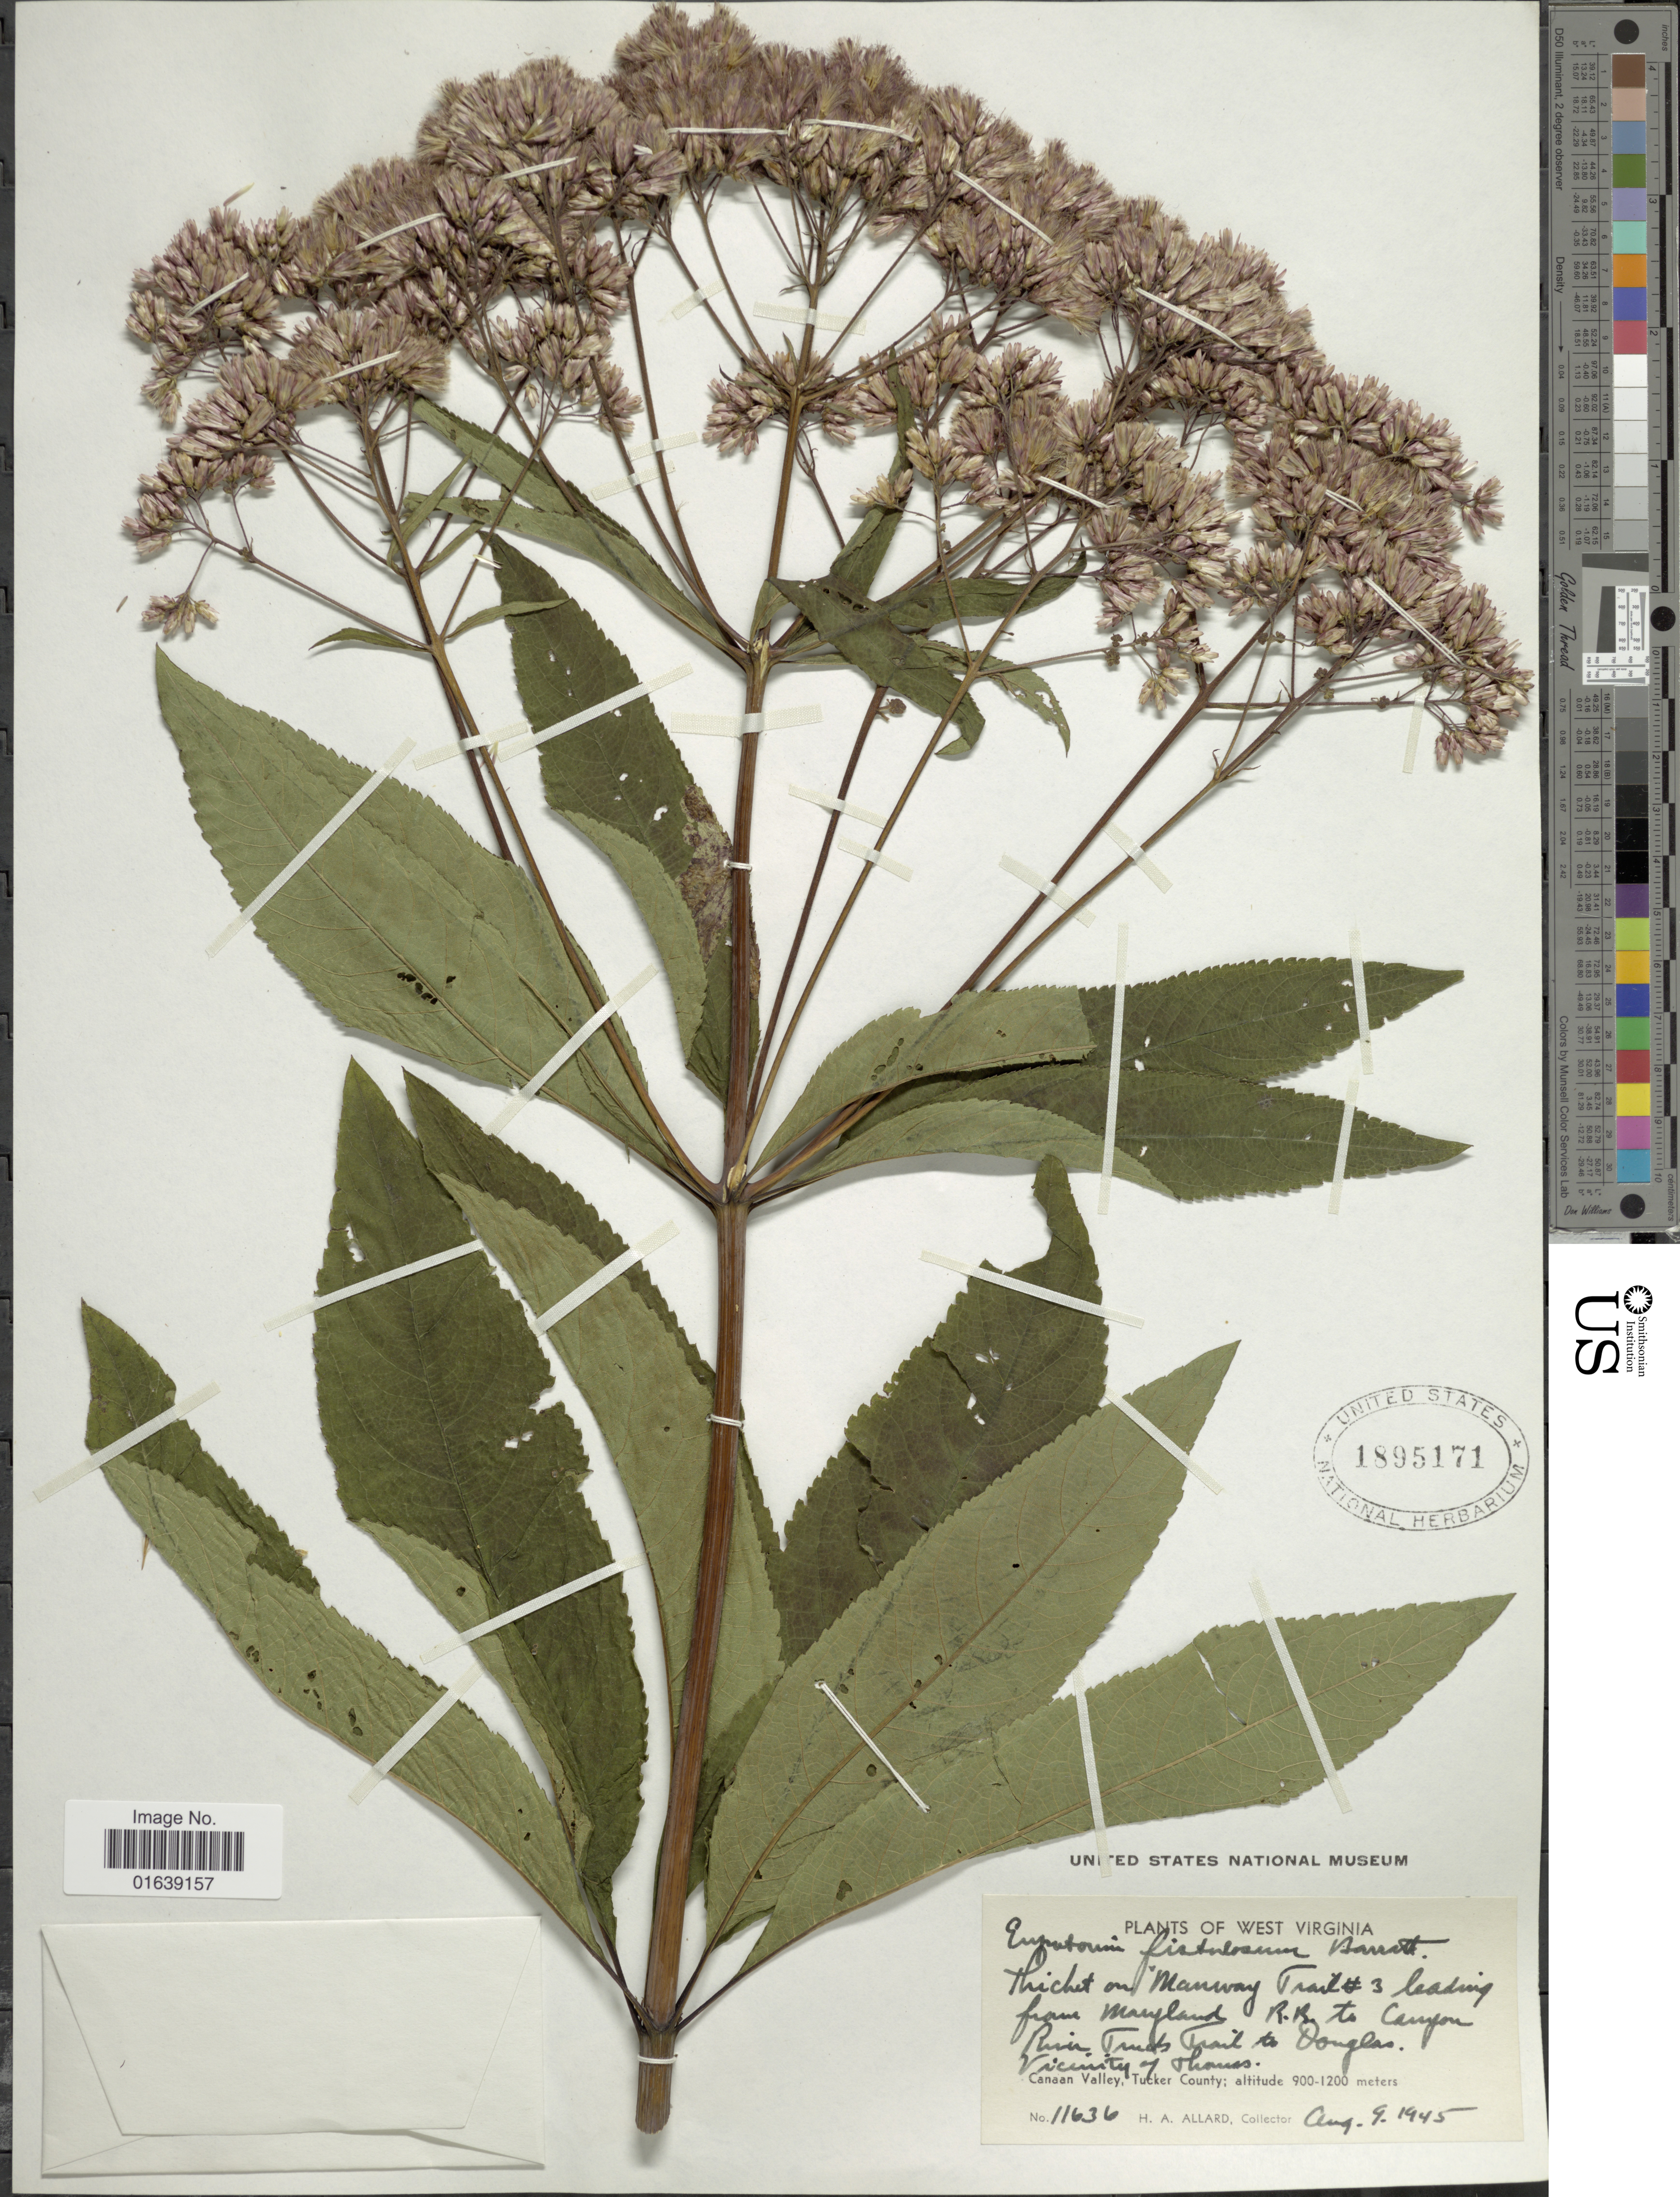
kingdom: Plantae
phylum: Tracheophyta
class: Magnoliopsida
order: Asterales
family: Asteraceae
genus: Eupatorium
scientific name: Eupatorium fistulosum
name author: Barratt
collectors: H. A. Allard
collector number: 11636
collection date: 1945-06-09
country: United States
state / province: West Virginia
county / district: Preston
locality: Thicket on Manway Trail # 3 leading from Msrylan R.R to Campon River Trucks Trail to Douglas. Vicinity of Thanas. Canaan Valley, Tucker County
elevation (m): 900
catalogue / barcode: US 1895171